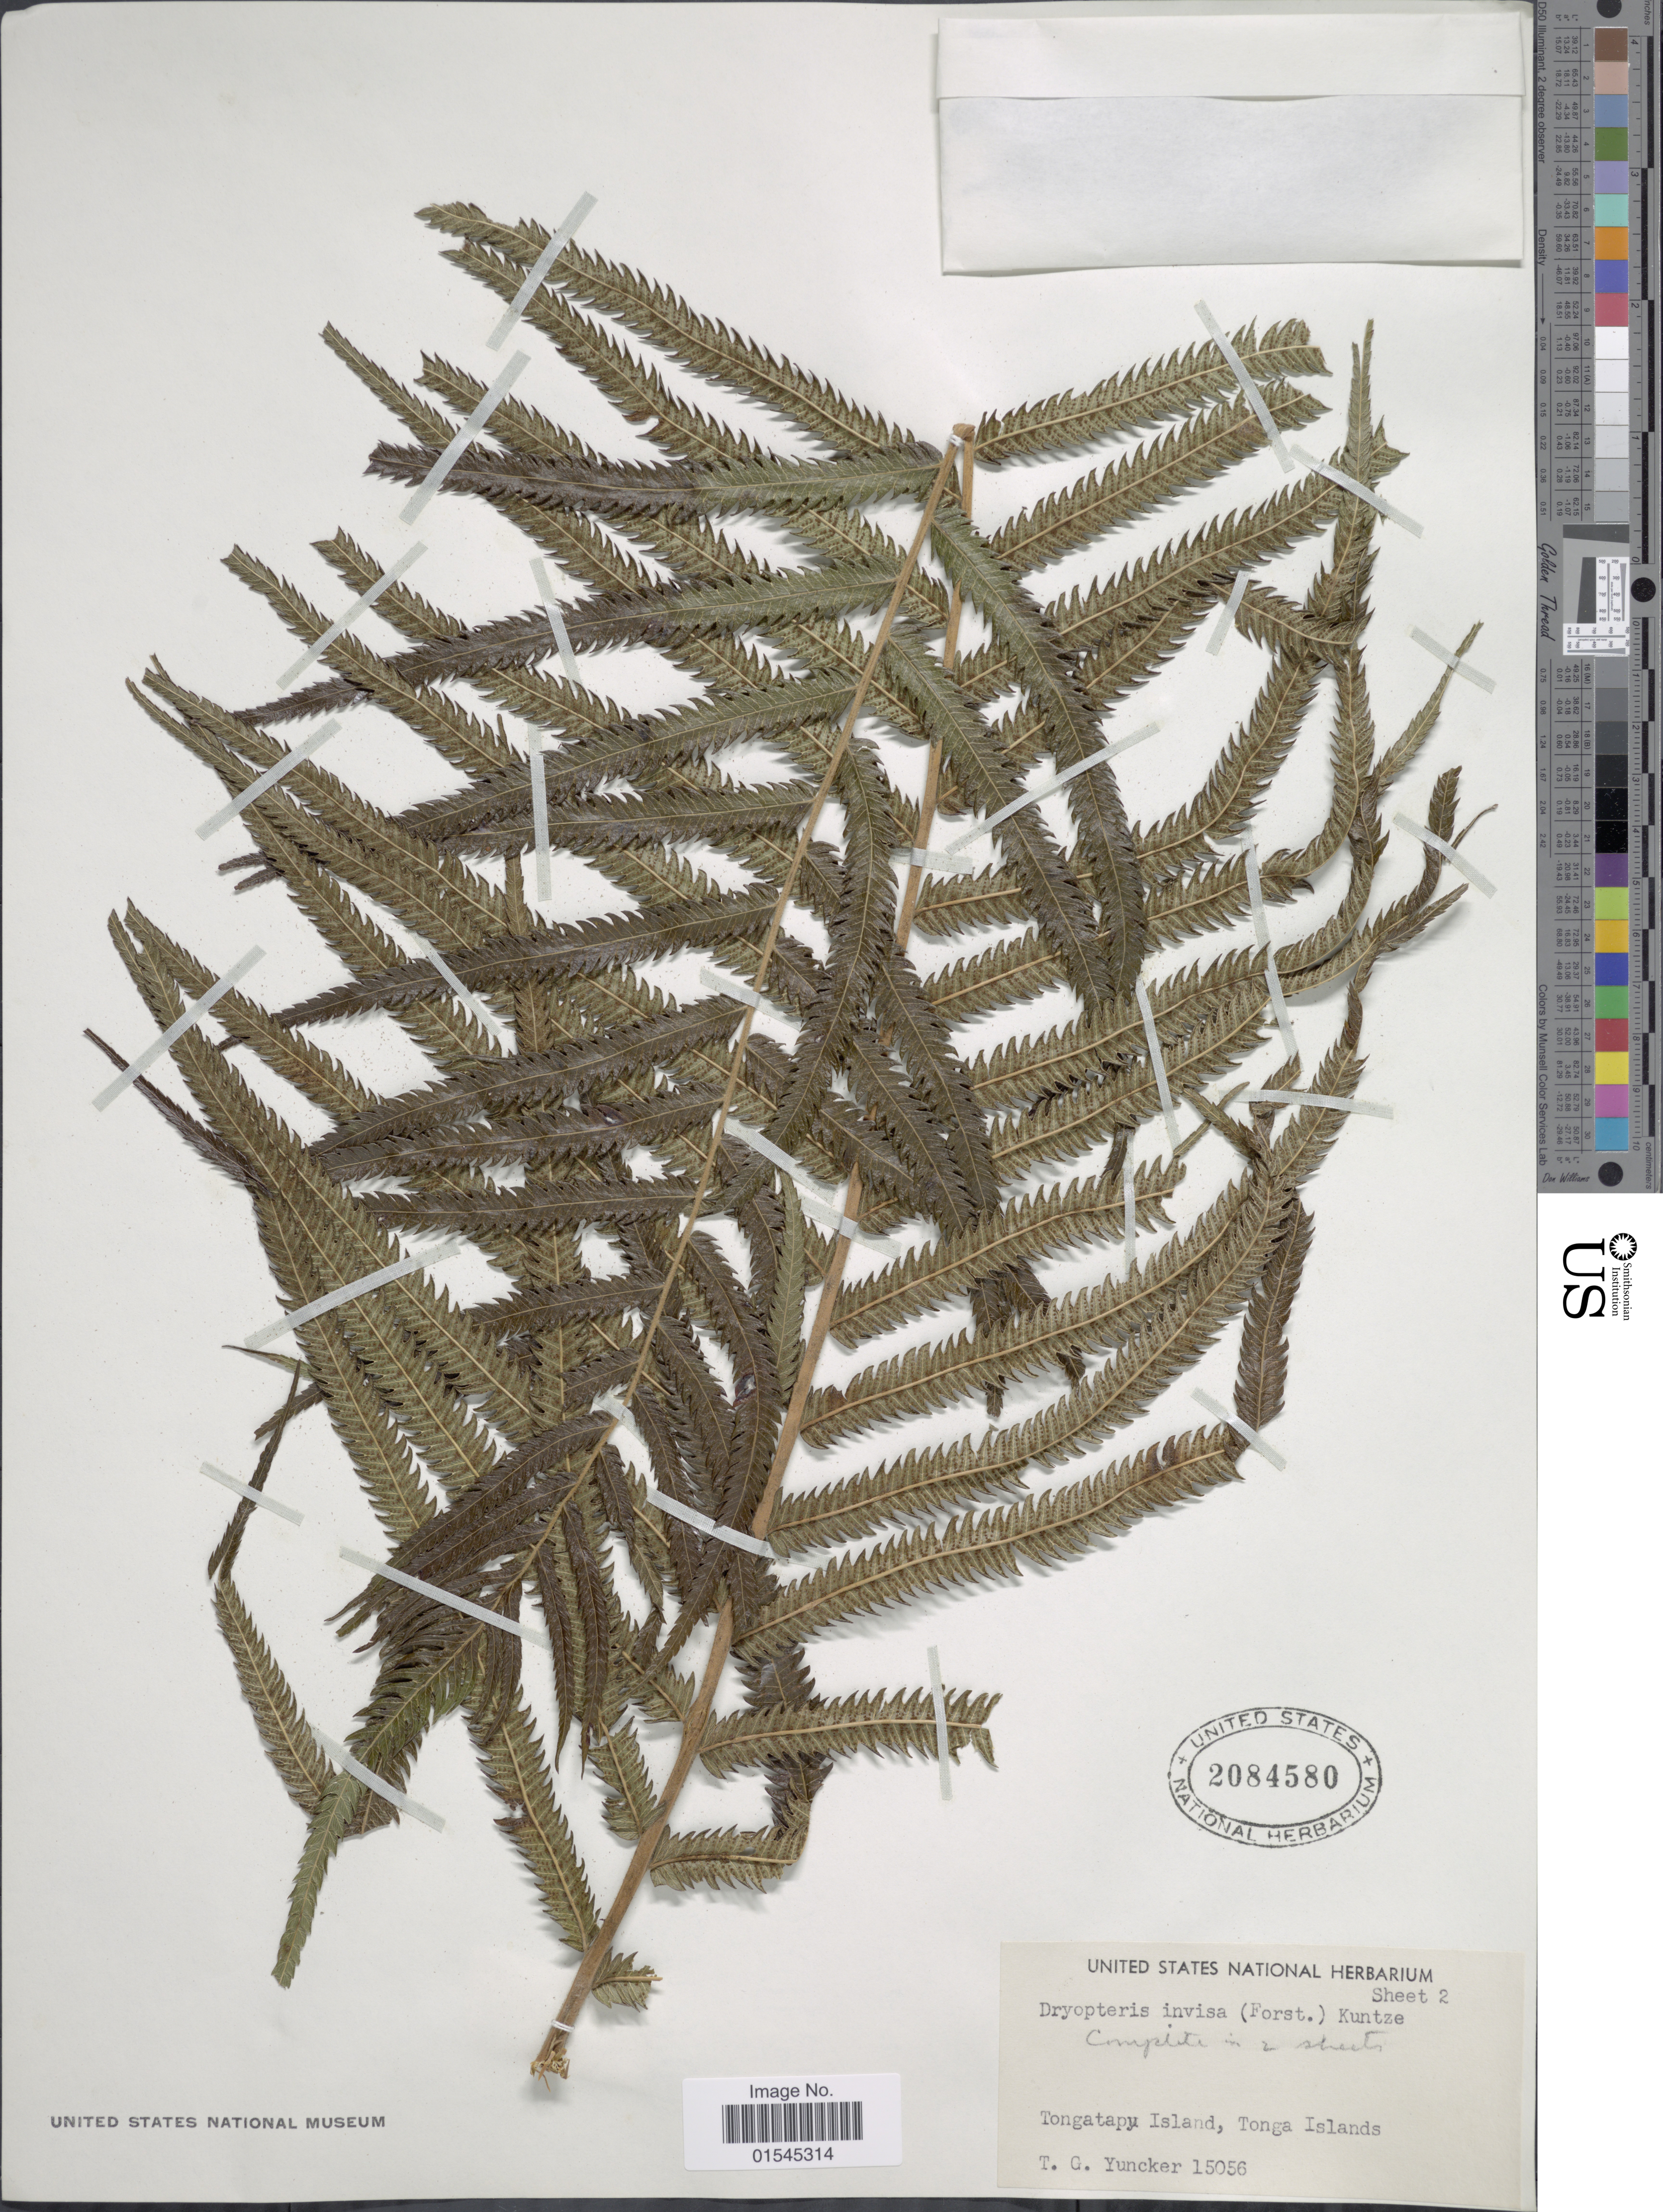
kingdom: Plantae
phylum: Tracheophyta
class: Polypodiopsida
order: Polypodiales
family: Thelypteridaceae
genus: Sphaerostephanos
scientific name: Sphaerostephanos invisus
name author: (G. Forst.) Holttum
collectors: T. G. Yuncker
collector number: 15056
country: Tonga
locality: Tongatapu Island, Tonga Islands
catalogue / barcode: US 2084580